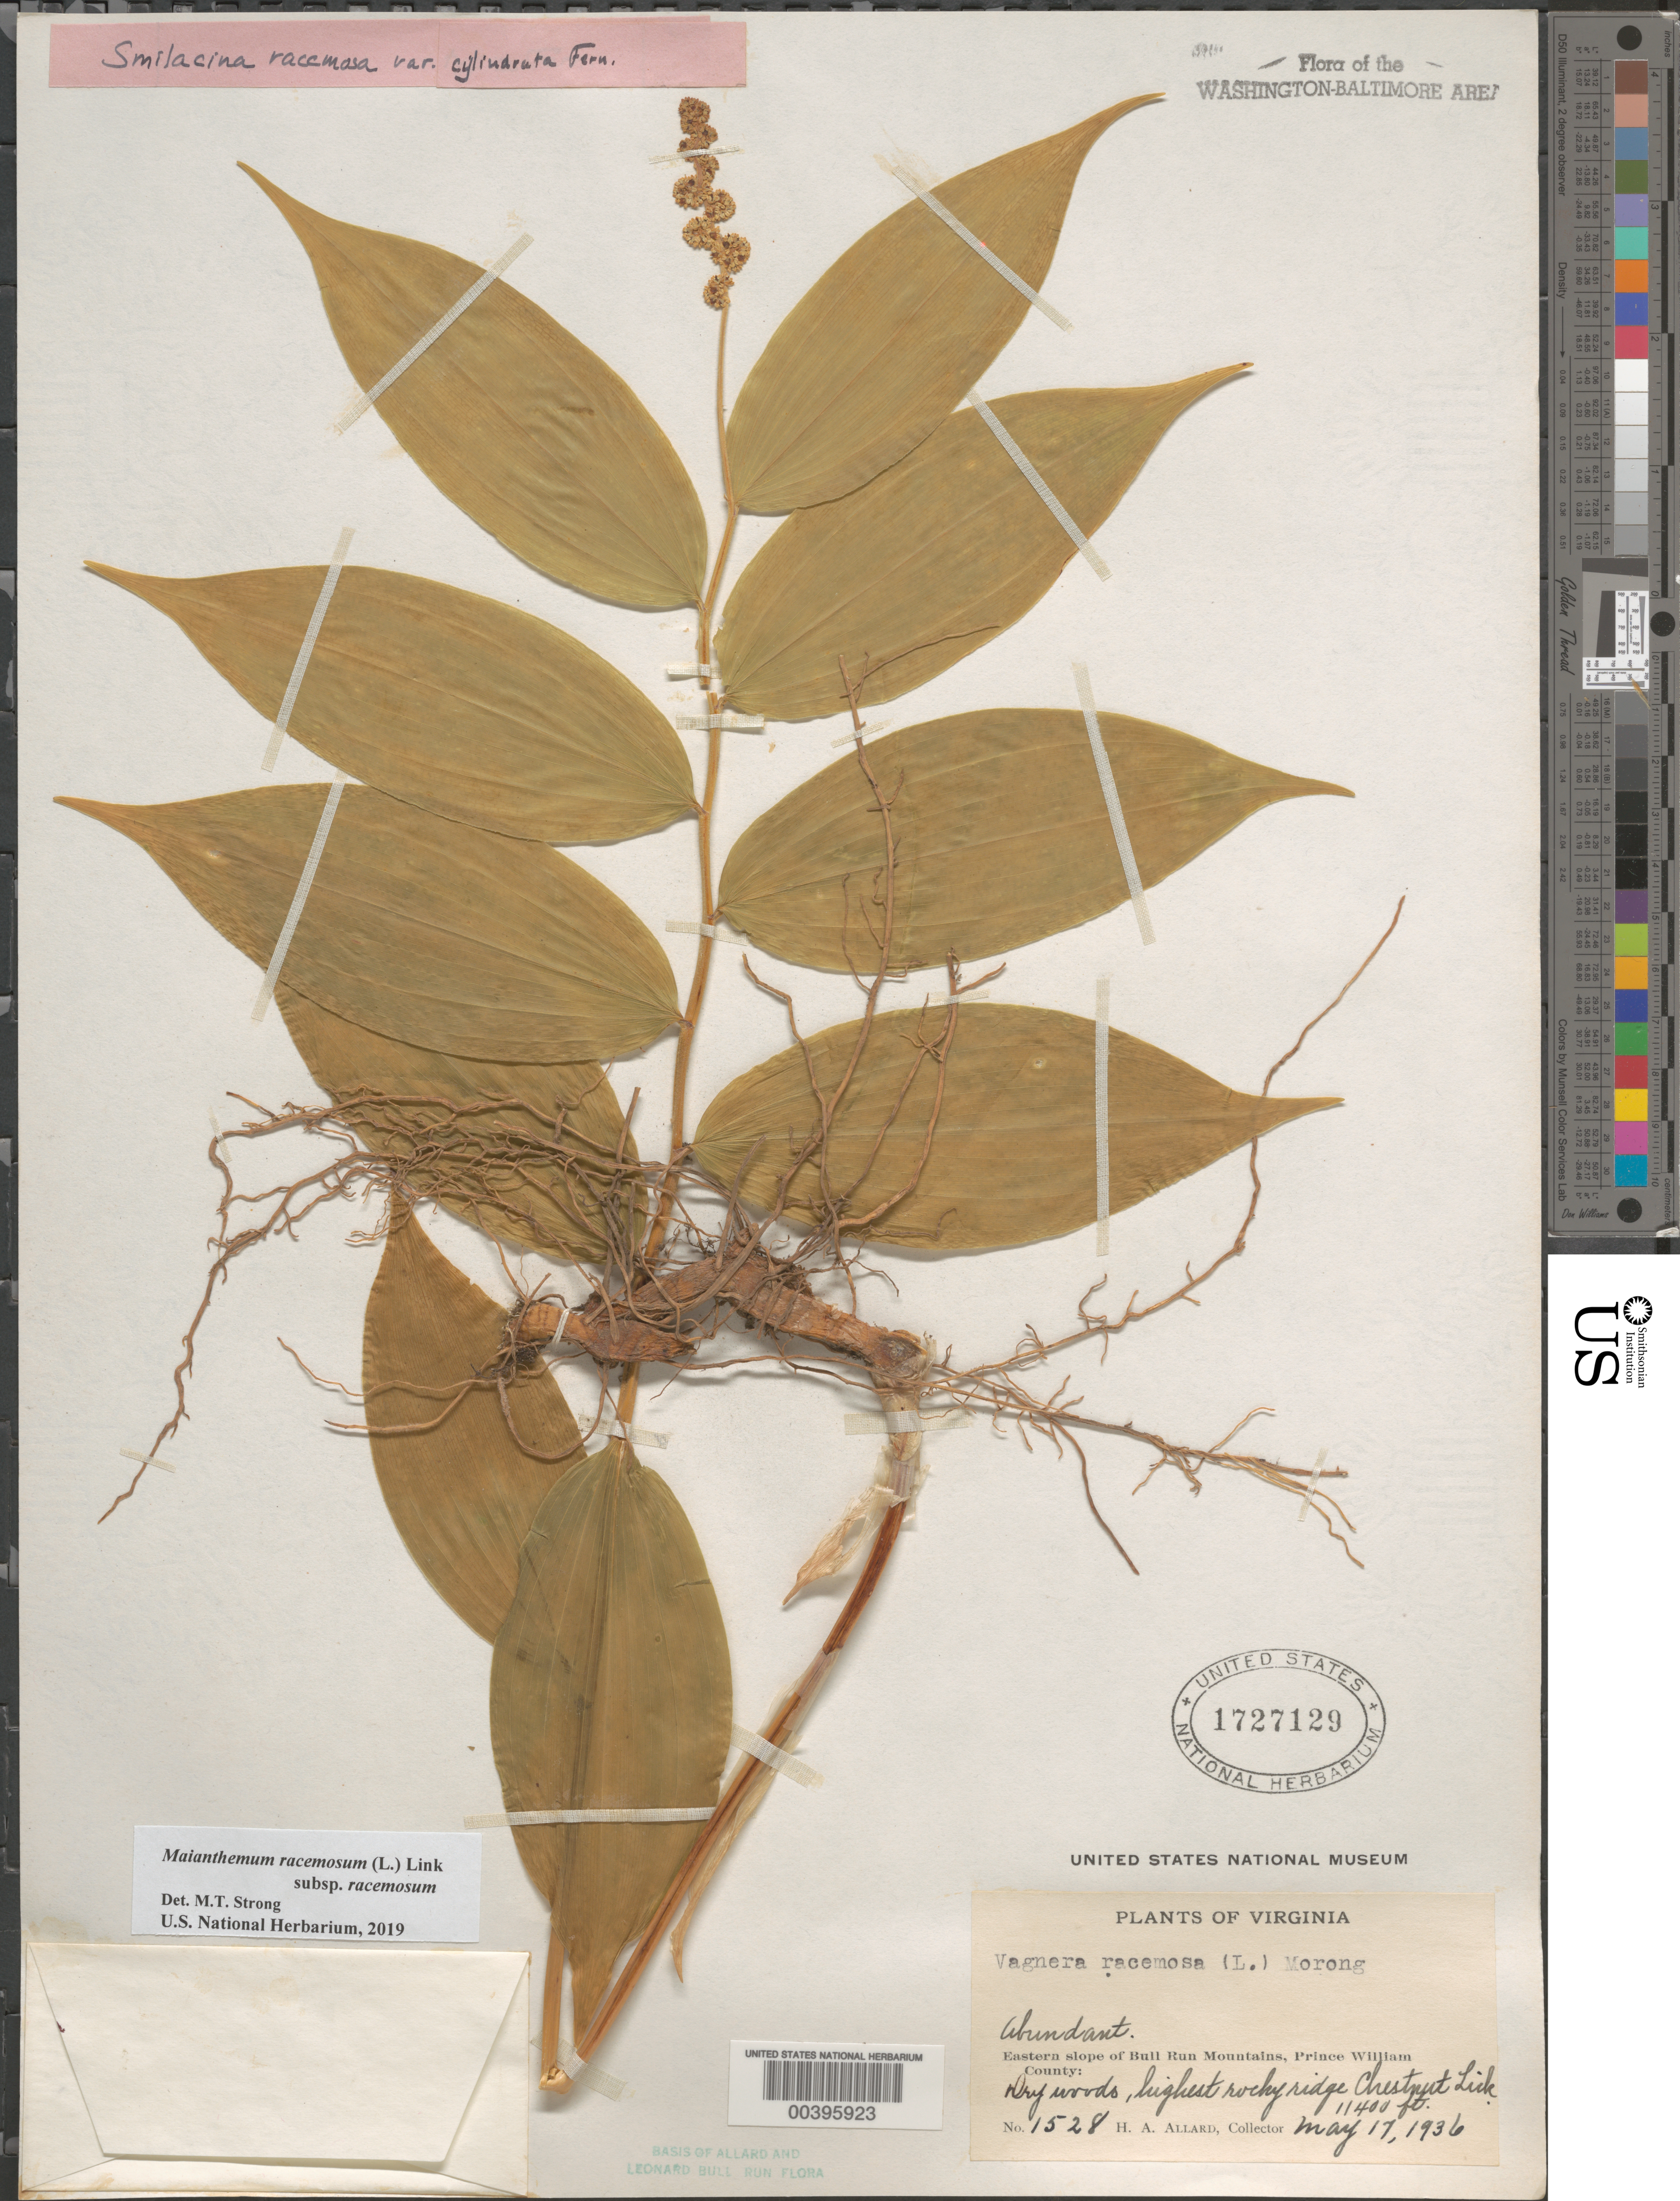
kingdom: Plantae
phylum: Tracheophyta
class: Liliopsida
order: Asparagales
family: Asparagaceae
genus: Maianthemum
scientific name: Maianthemum racemosum subsp. racemosum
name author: (L.) Link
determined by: Strong, Mark T., (BOT), Smithsonian Institution - National Museum of Natural History (UNITED STATES)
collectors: H. A. Allard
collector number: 1528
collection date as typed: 17 May 1936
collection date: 1936-05-17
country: United States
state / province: Virginia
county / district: Prince William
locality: Chestnut Lick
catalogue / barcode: US 1727129